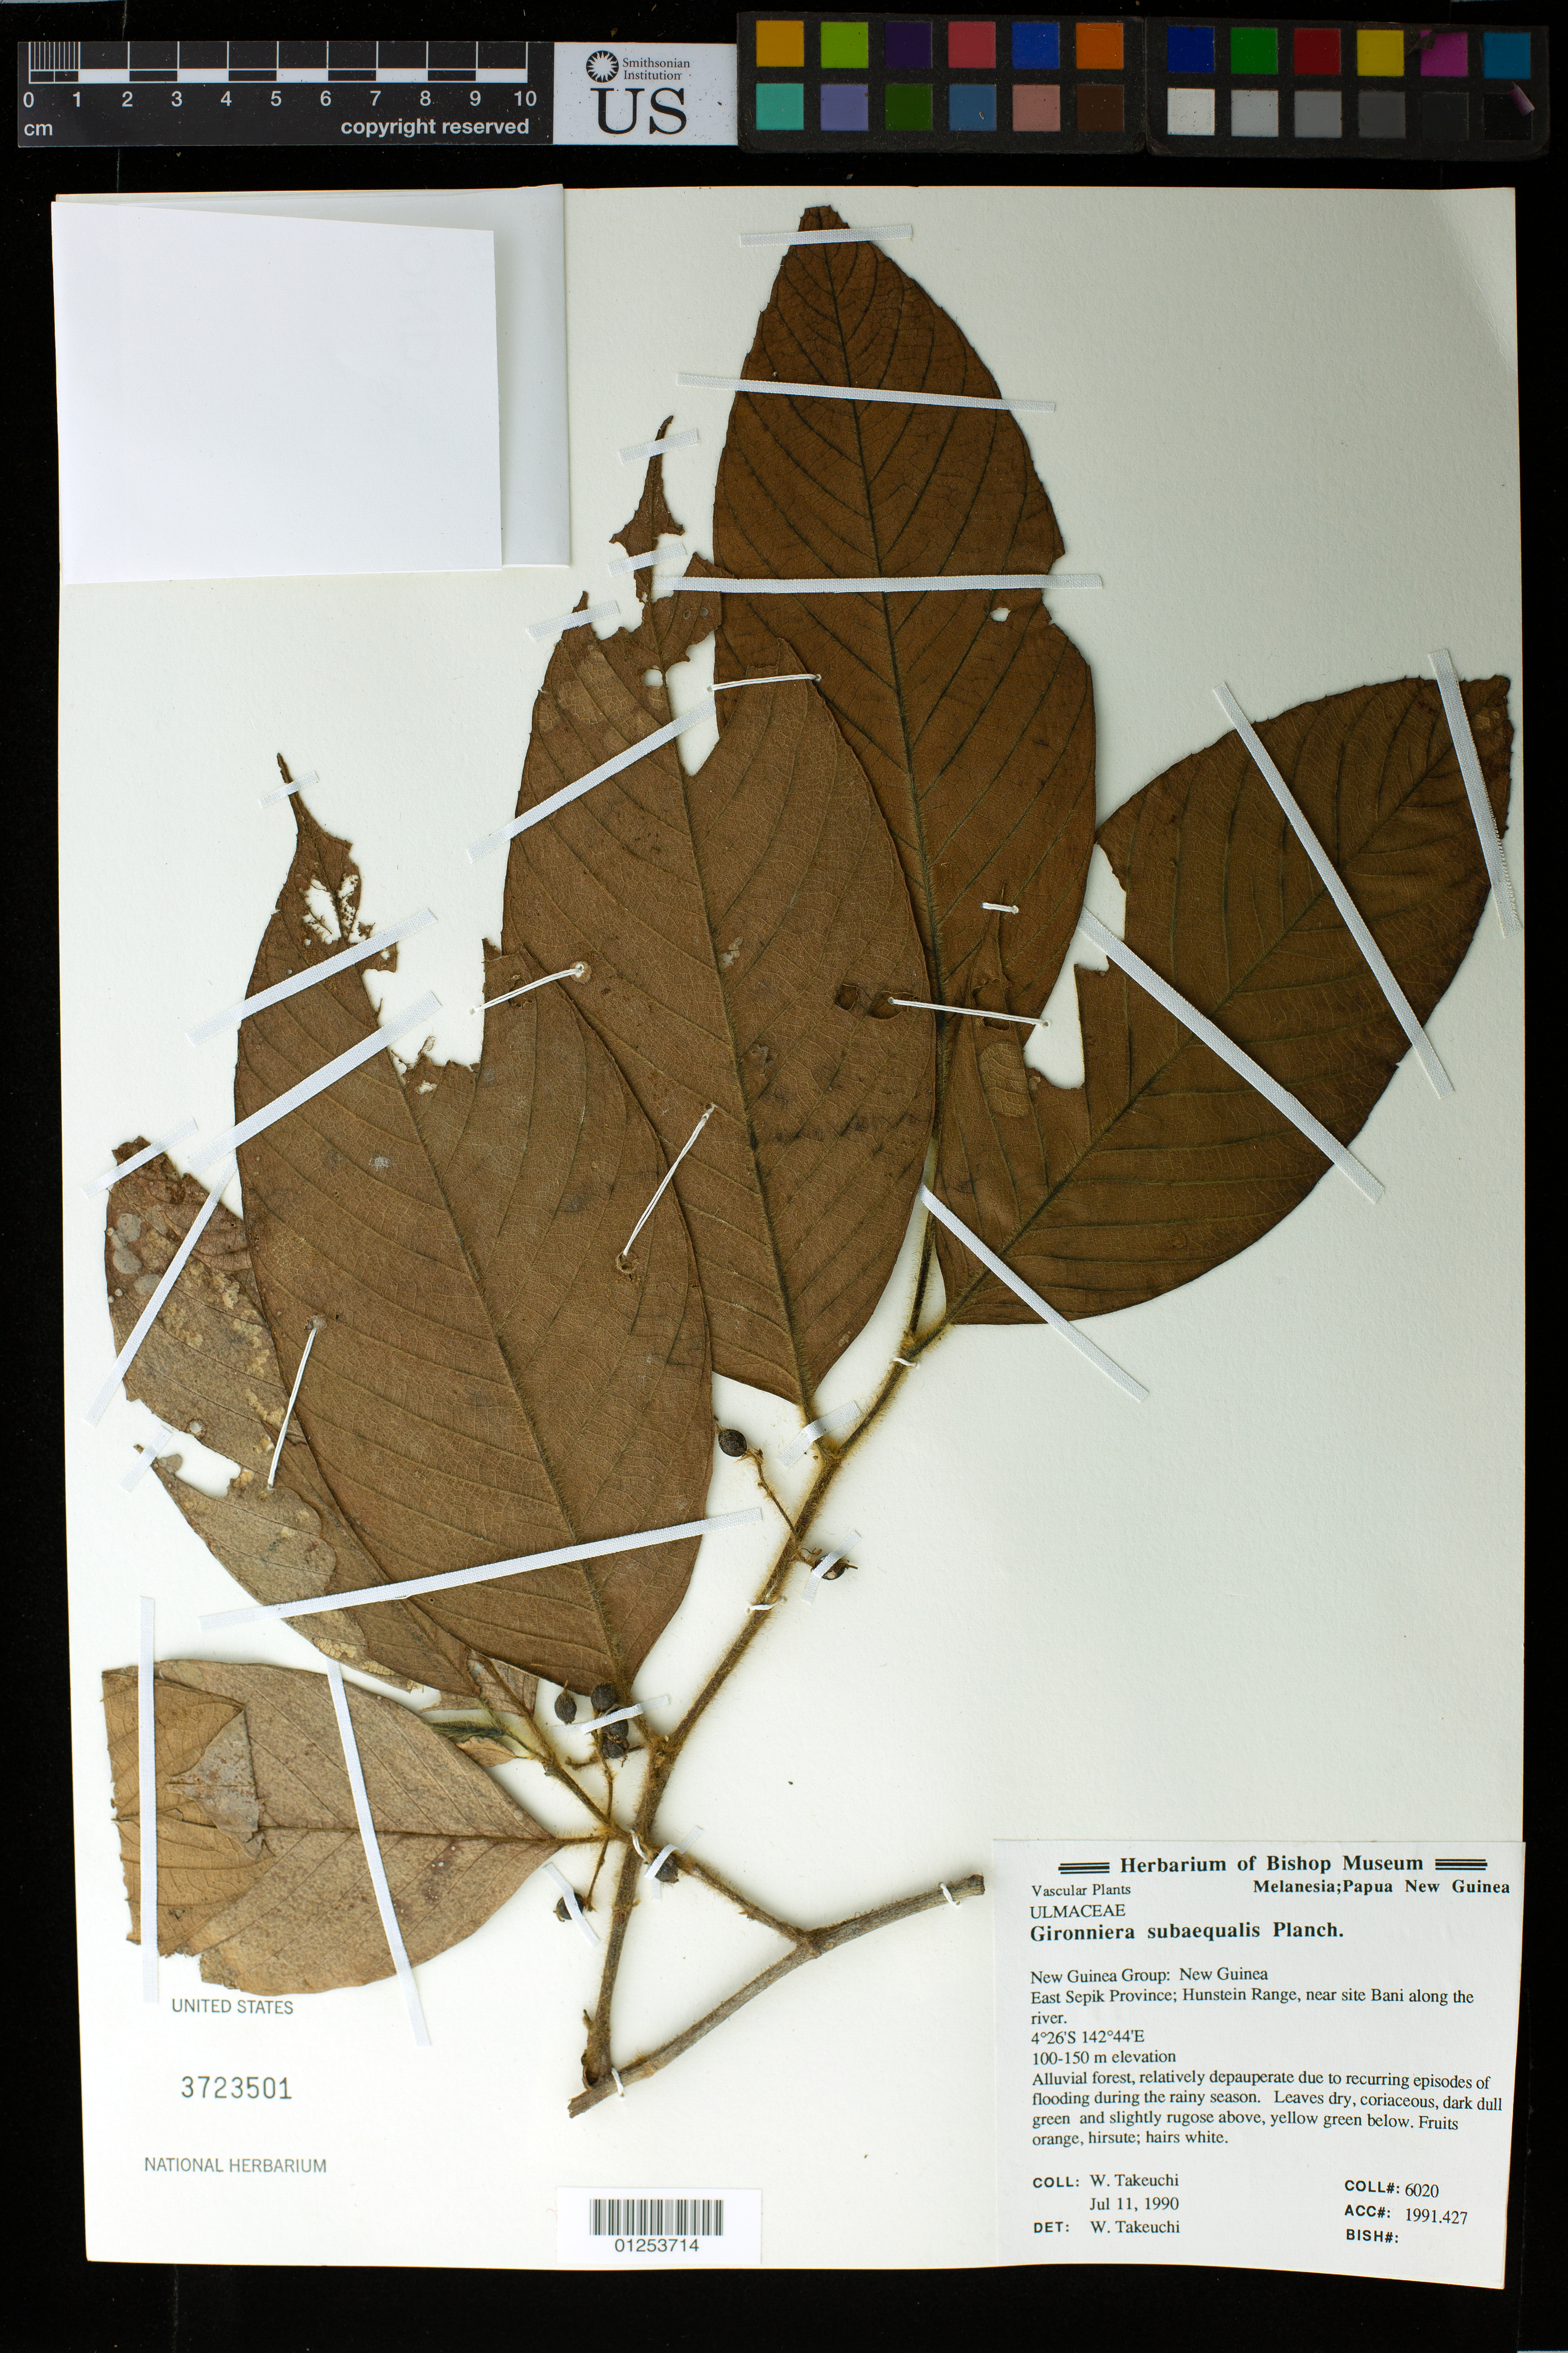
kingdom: Plantae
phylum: Tracheophyta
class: Magnoliopsida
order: Rosales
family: Cannabaceae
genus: Gironniera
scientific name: Gironniera subaequalis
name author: Planch.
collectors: W. N. Takeuchi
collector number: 6020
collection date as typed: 11 Jul 1990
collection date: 1990-07-11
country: Papua New Guinea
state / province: East Sepik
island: New Guinea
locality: Hunstein range, near site 'Bani' along the river.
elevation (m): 100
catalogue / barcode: US 3723501